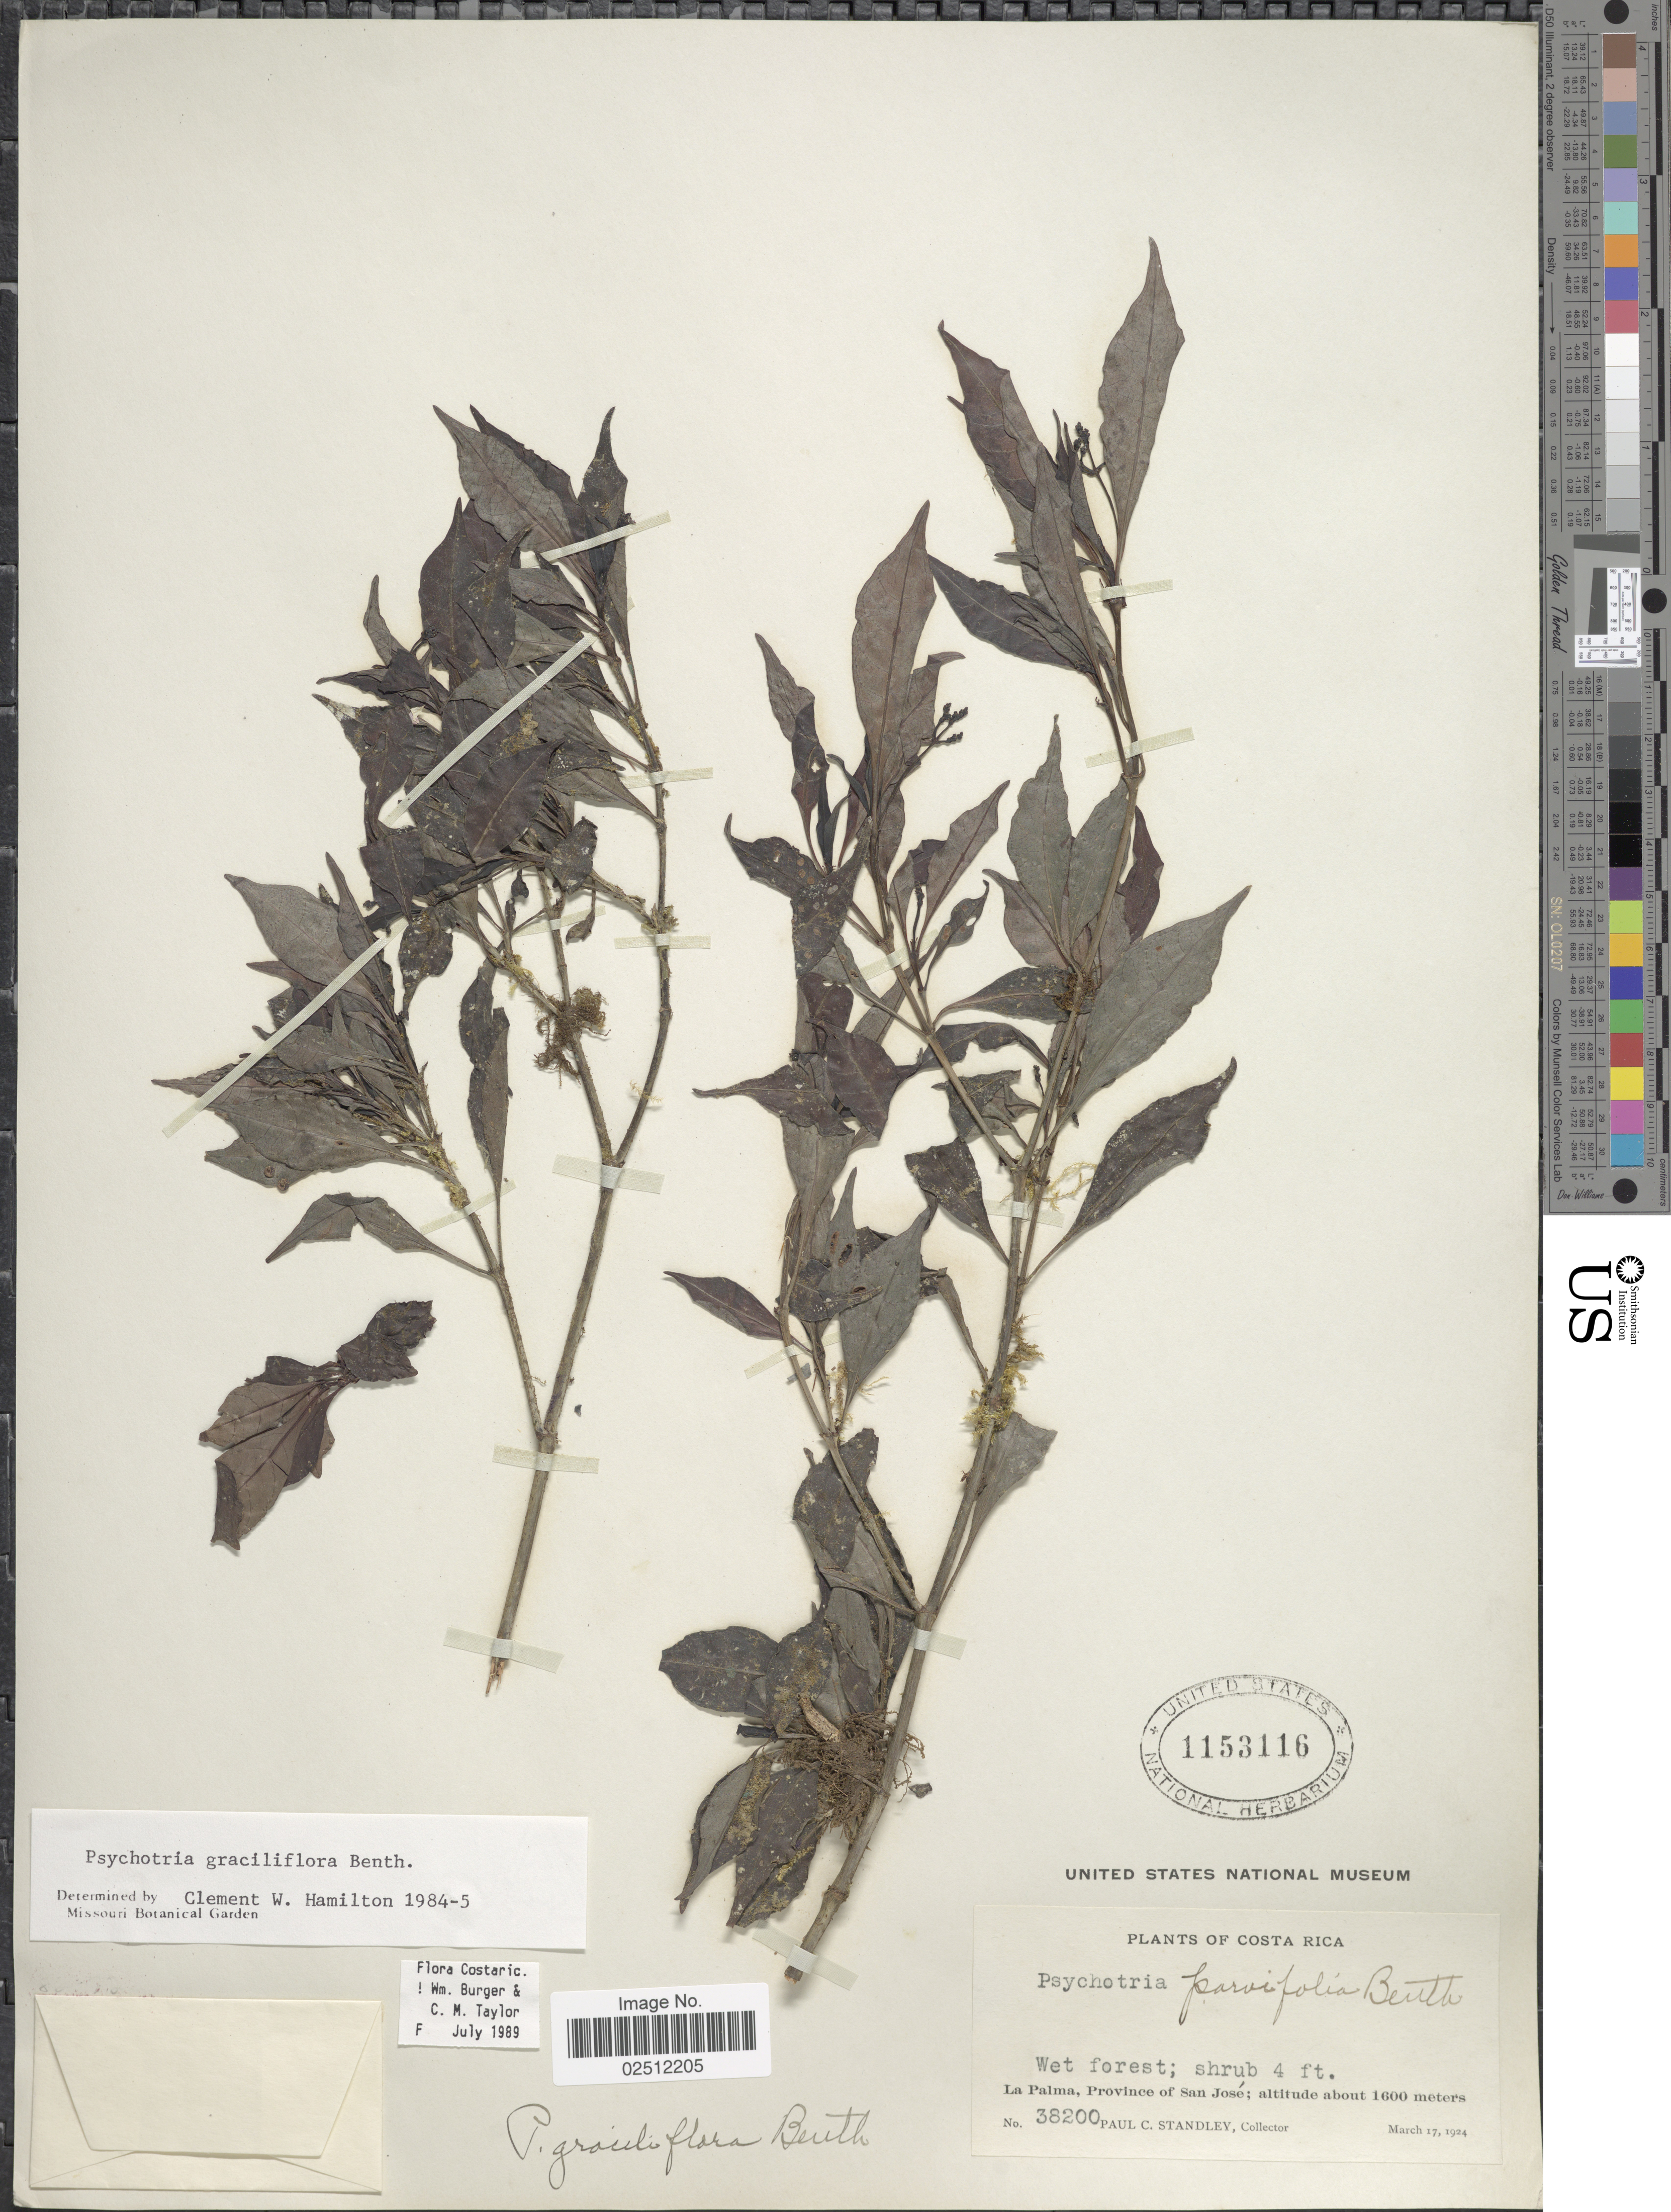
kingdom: Plantae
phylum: Tracheophyta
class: Magnoliopsida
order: Gentianales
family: Rubiaceae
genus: Psychotria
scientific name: Psychotria graciliflora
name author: Benth.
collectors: P. C. Standley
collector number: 38200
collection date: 1924-03-17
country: Costa Rica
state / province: San José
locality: Wet forest, La Palma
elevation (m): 1600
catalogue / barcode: US 1153116